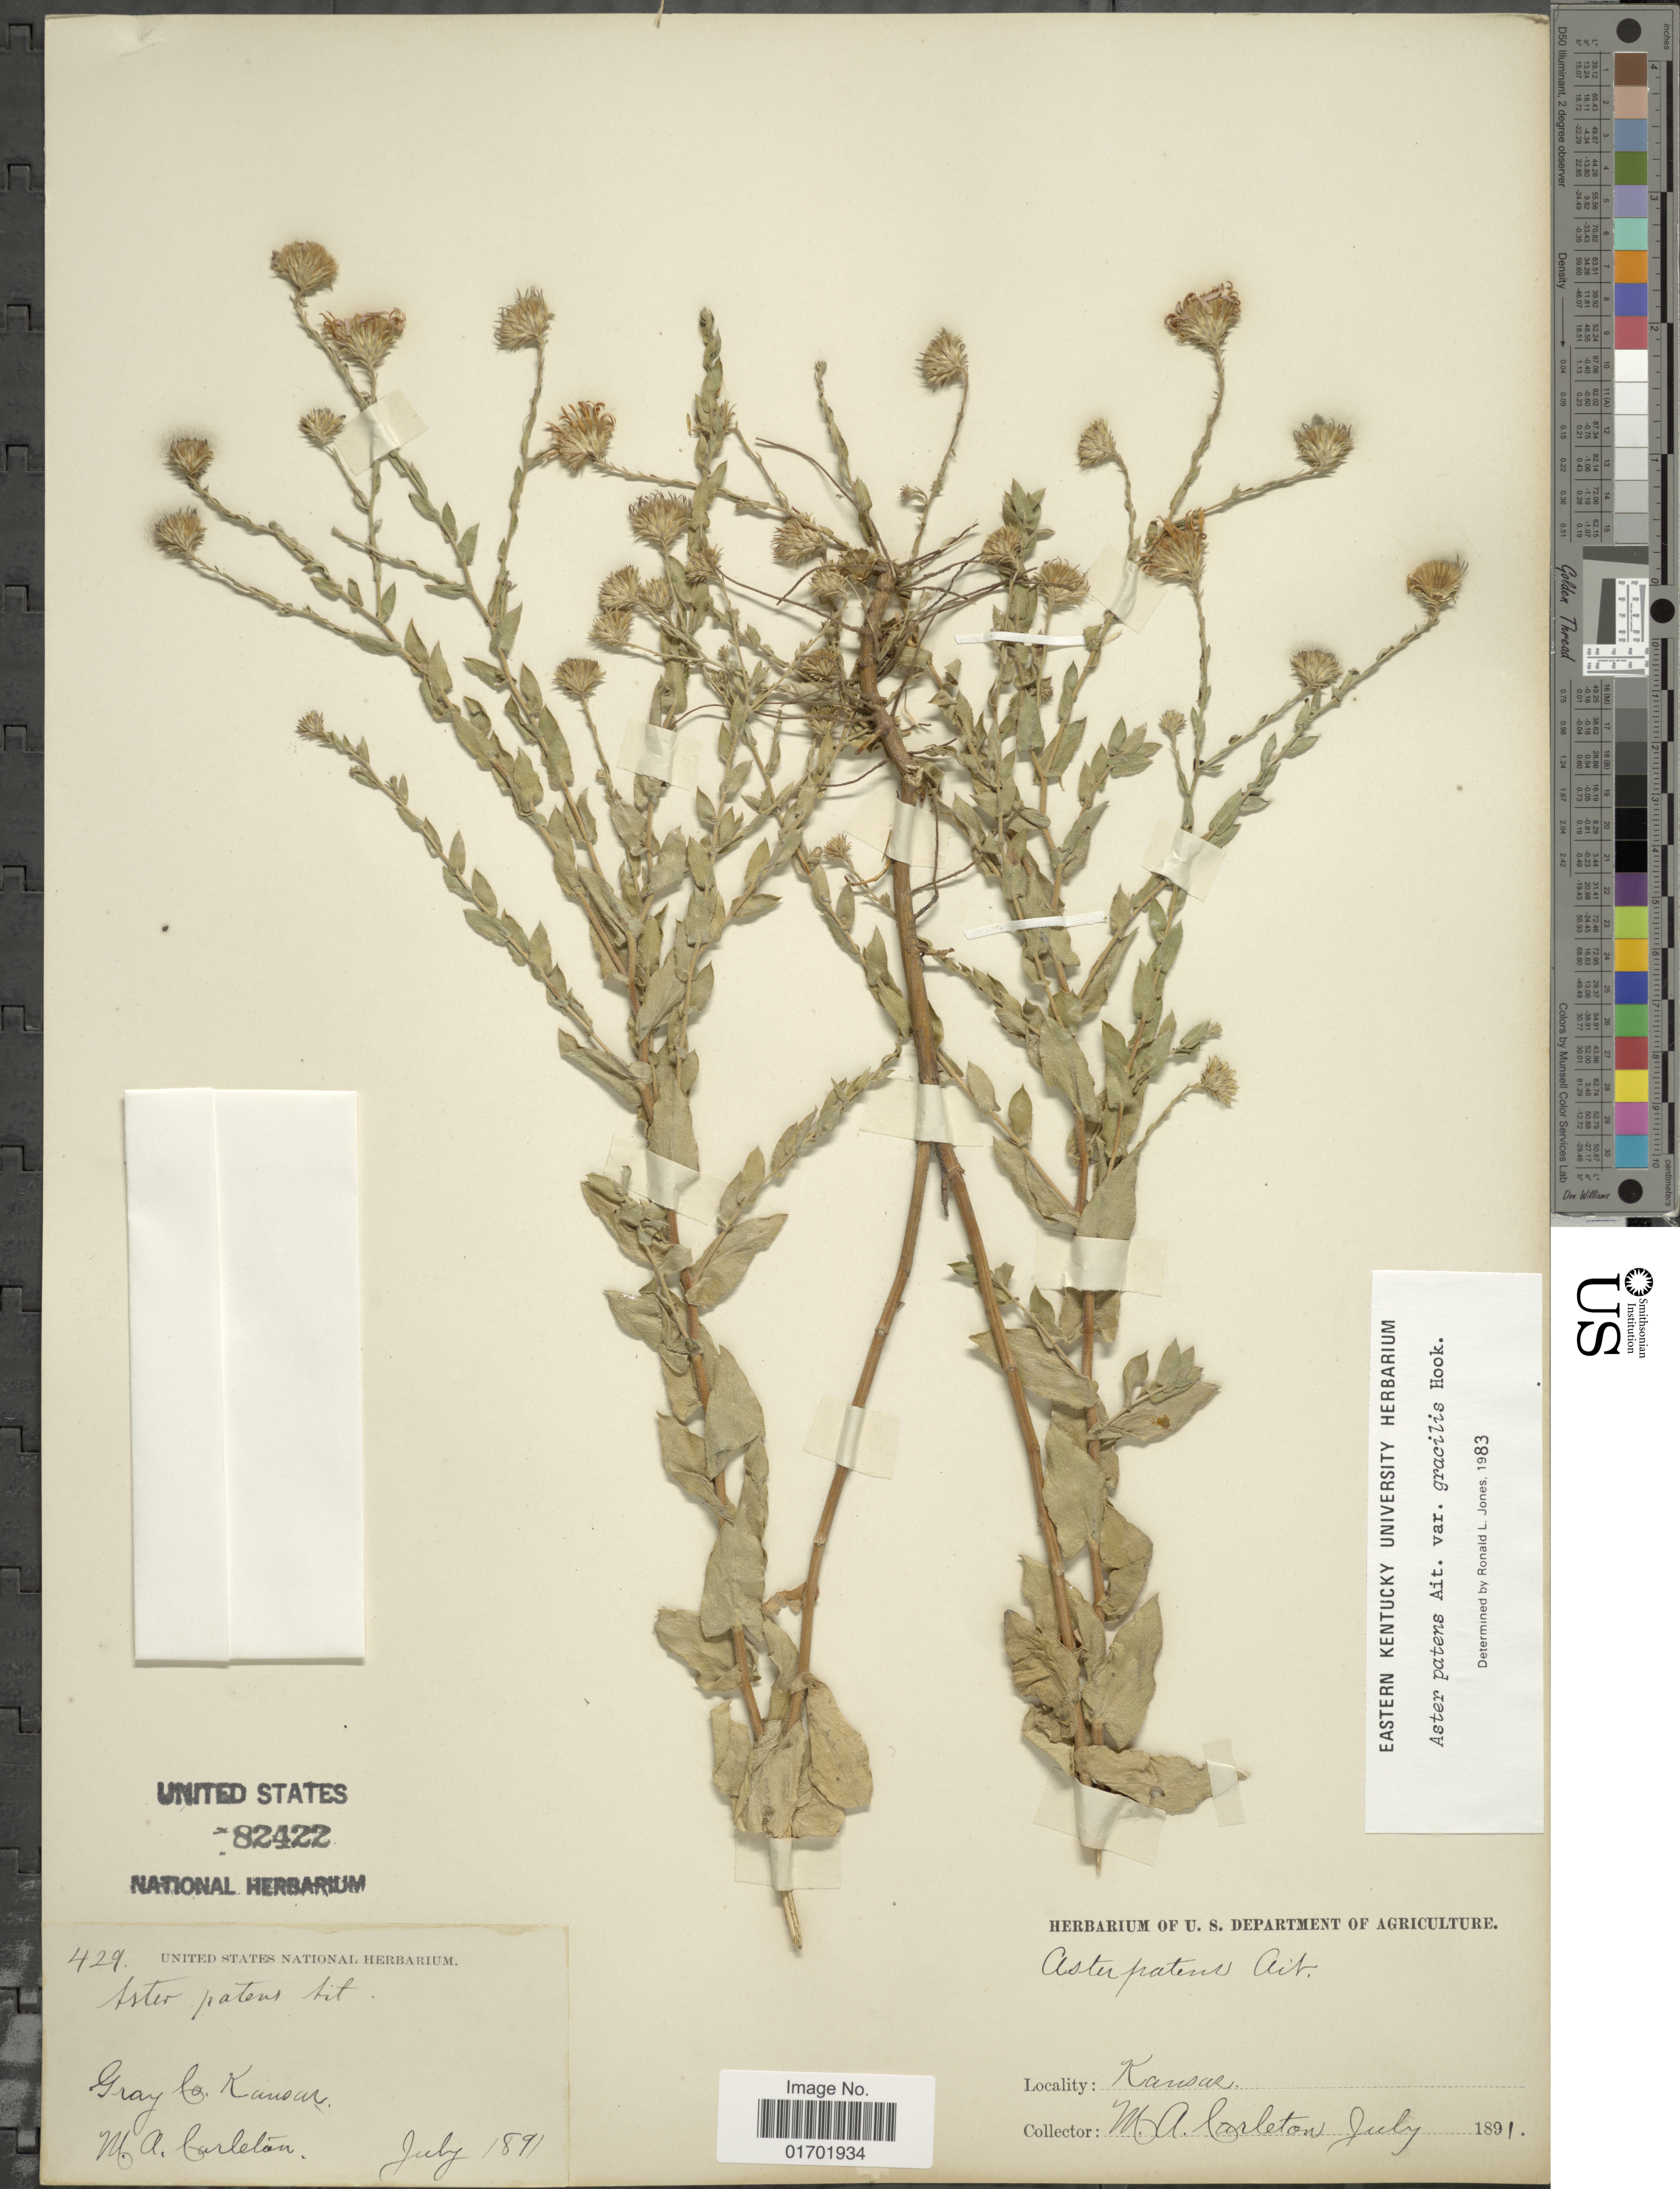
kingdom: Plantae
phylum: Tracheophyta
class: Magnoliopsida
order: Asterales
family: Asteraceae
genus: Symphyotrichum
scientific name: Symphyotrichum patens var. patentissimum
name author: (Lindl.) G.L. Nesom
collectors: M. A. Carleton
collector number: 429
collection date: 1891-07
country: United States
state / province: Kansas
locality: Gray Co.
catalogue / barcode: US 82422